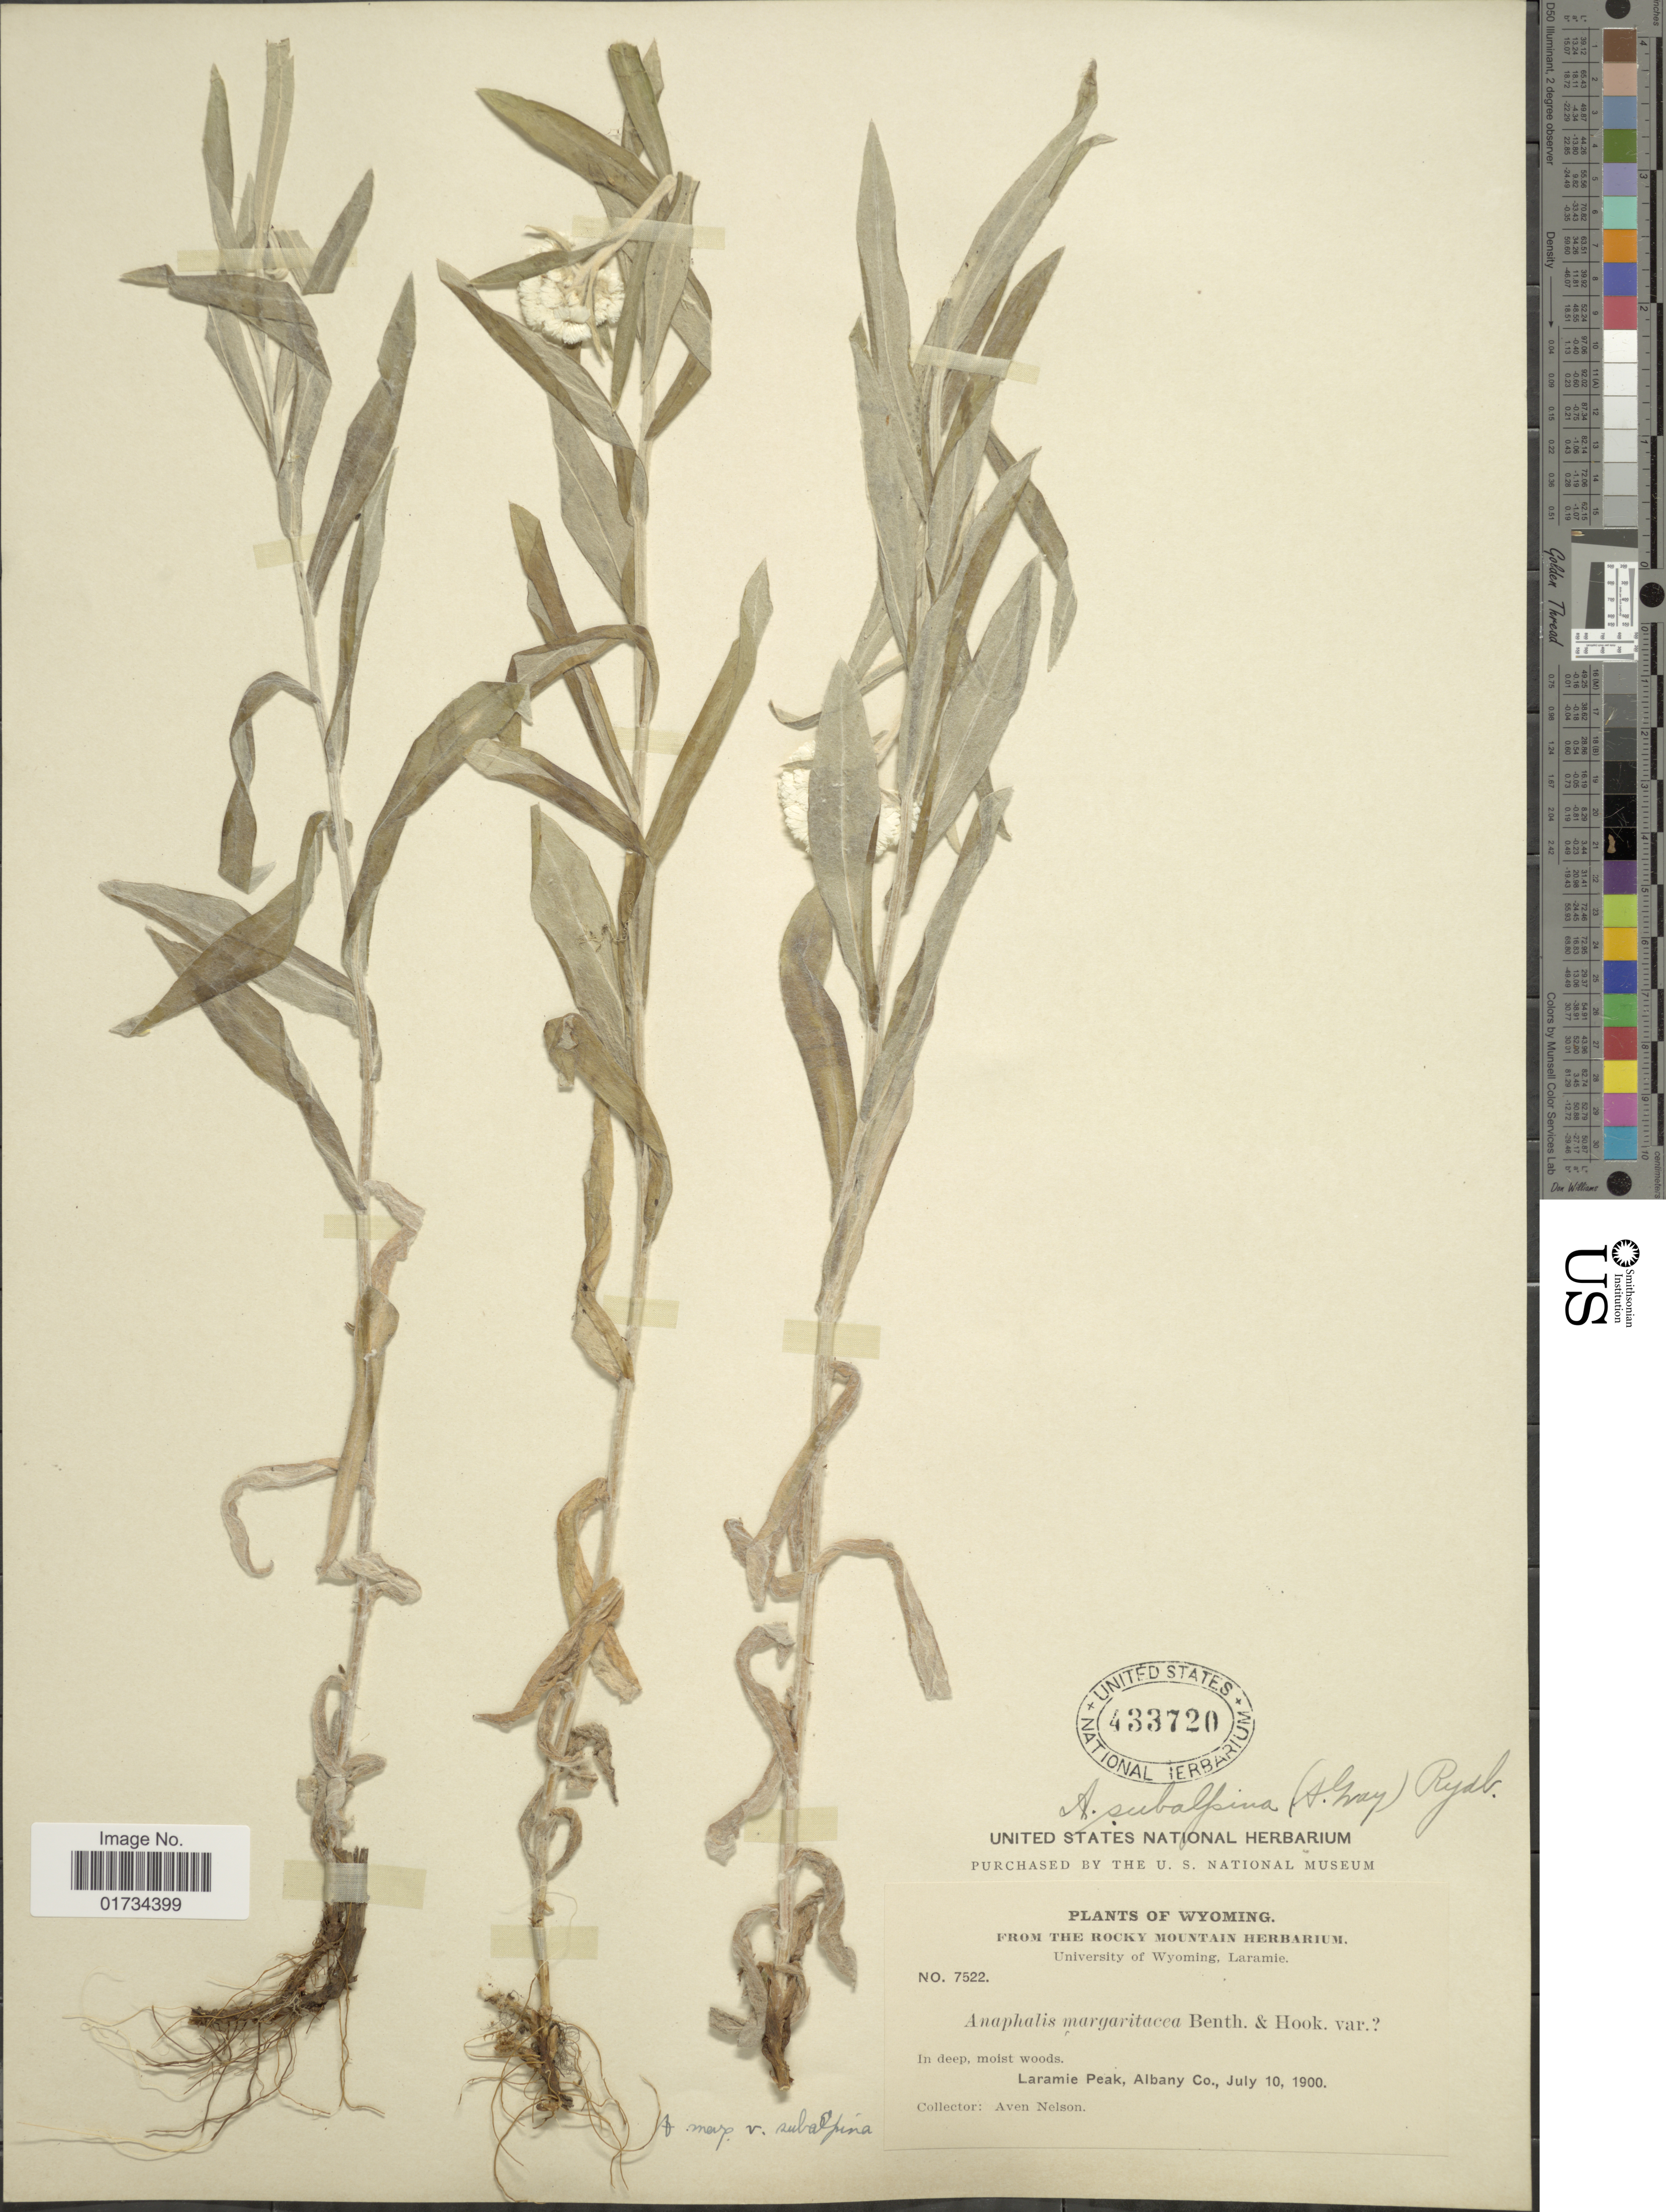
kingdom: Plantae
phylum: Tracheophyta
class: Magnoliopsida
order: Asterales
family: Asteraceae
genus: Anaphalis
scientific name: Anaphalis subalpina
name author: (A. Gray) Rydb.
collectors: A. Nelson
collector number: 7522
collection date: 1900-07-10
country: United States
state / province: Wyoming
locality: Wyoming. The Rocky Mountain. In deep, moist woods. Laramie Peak, Albany Co.,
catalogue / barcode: US 433720